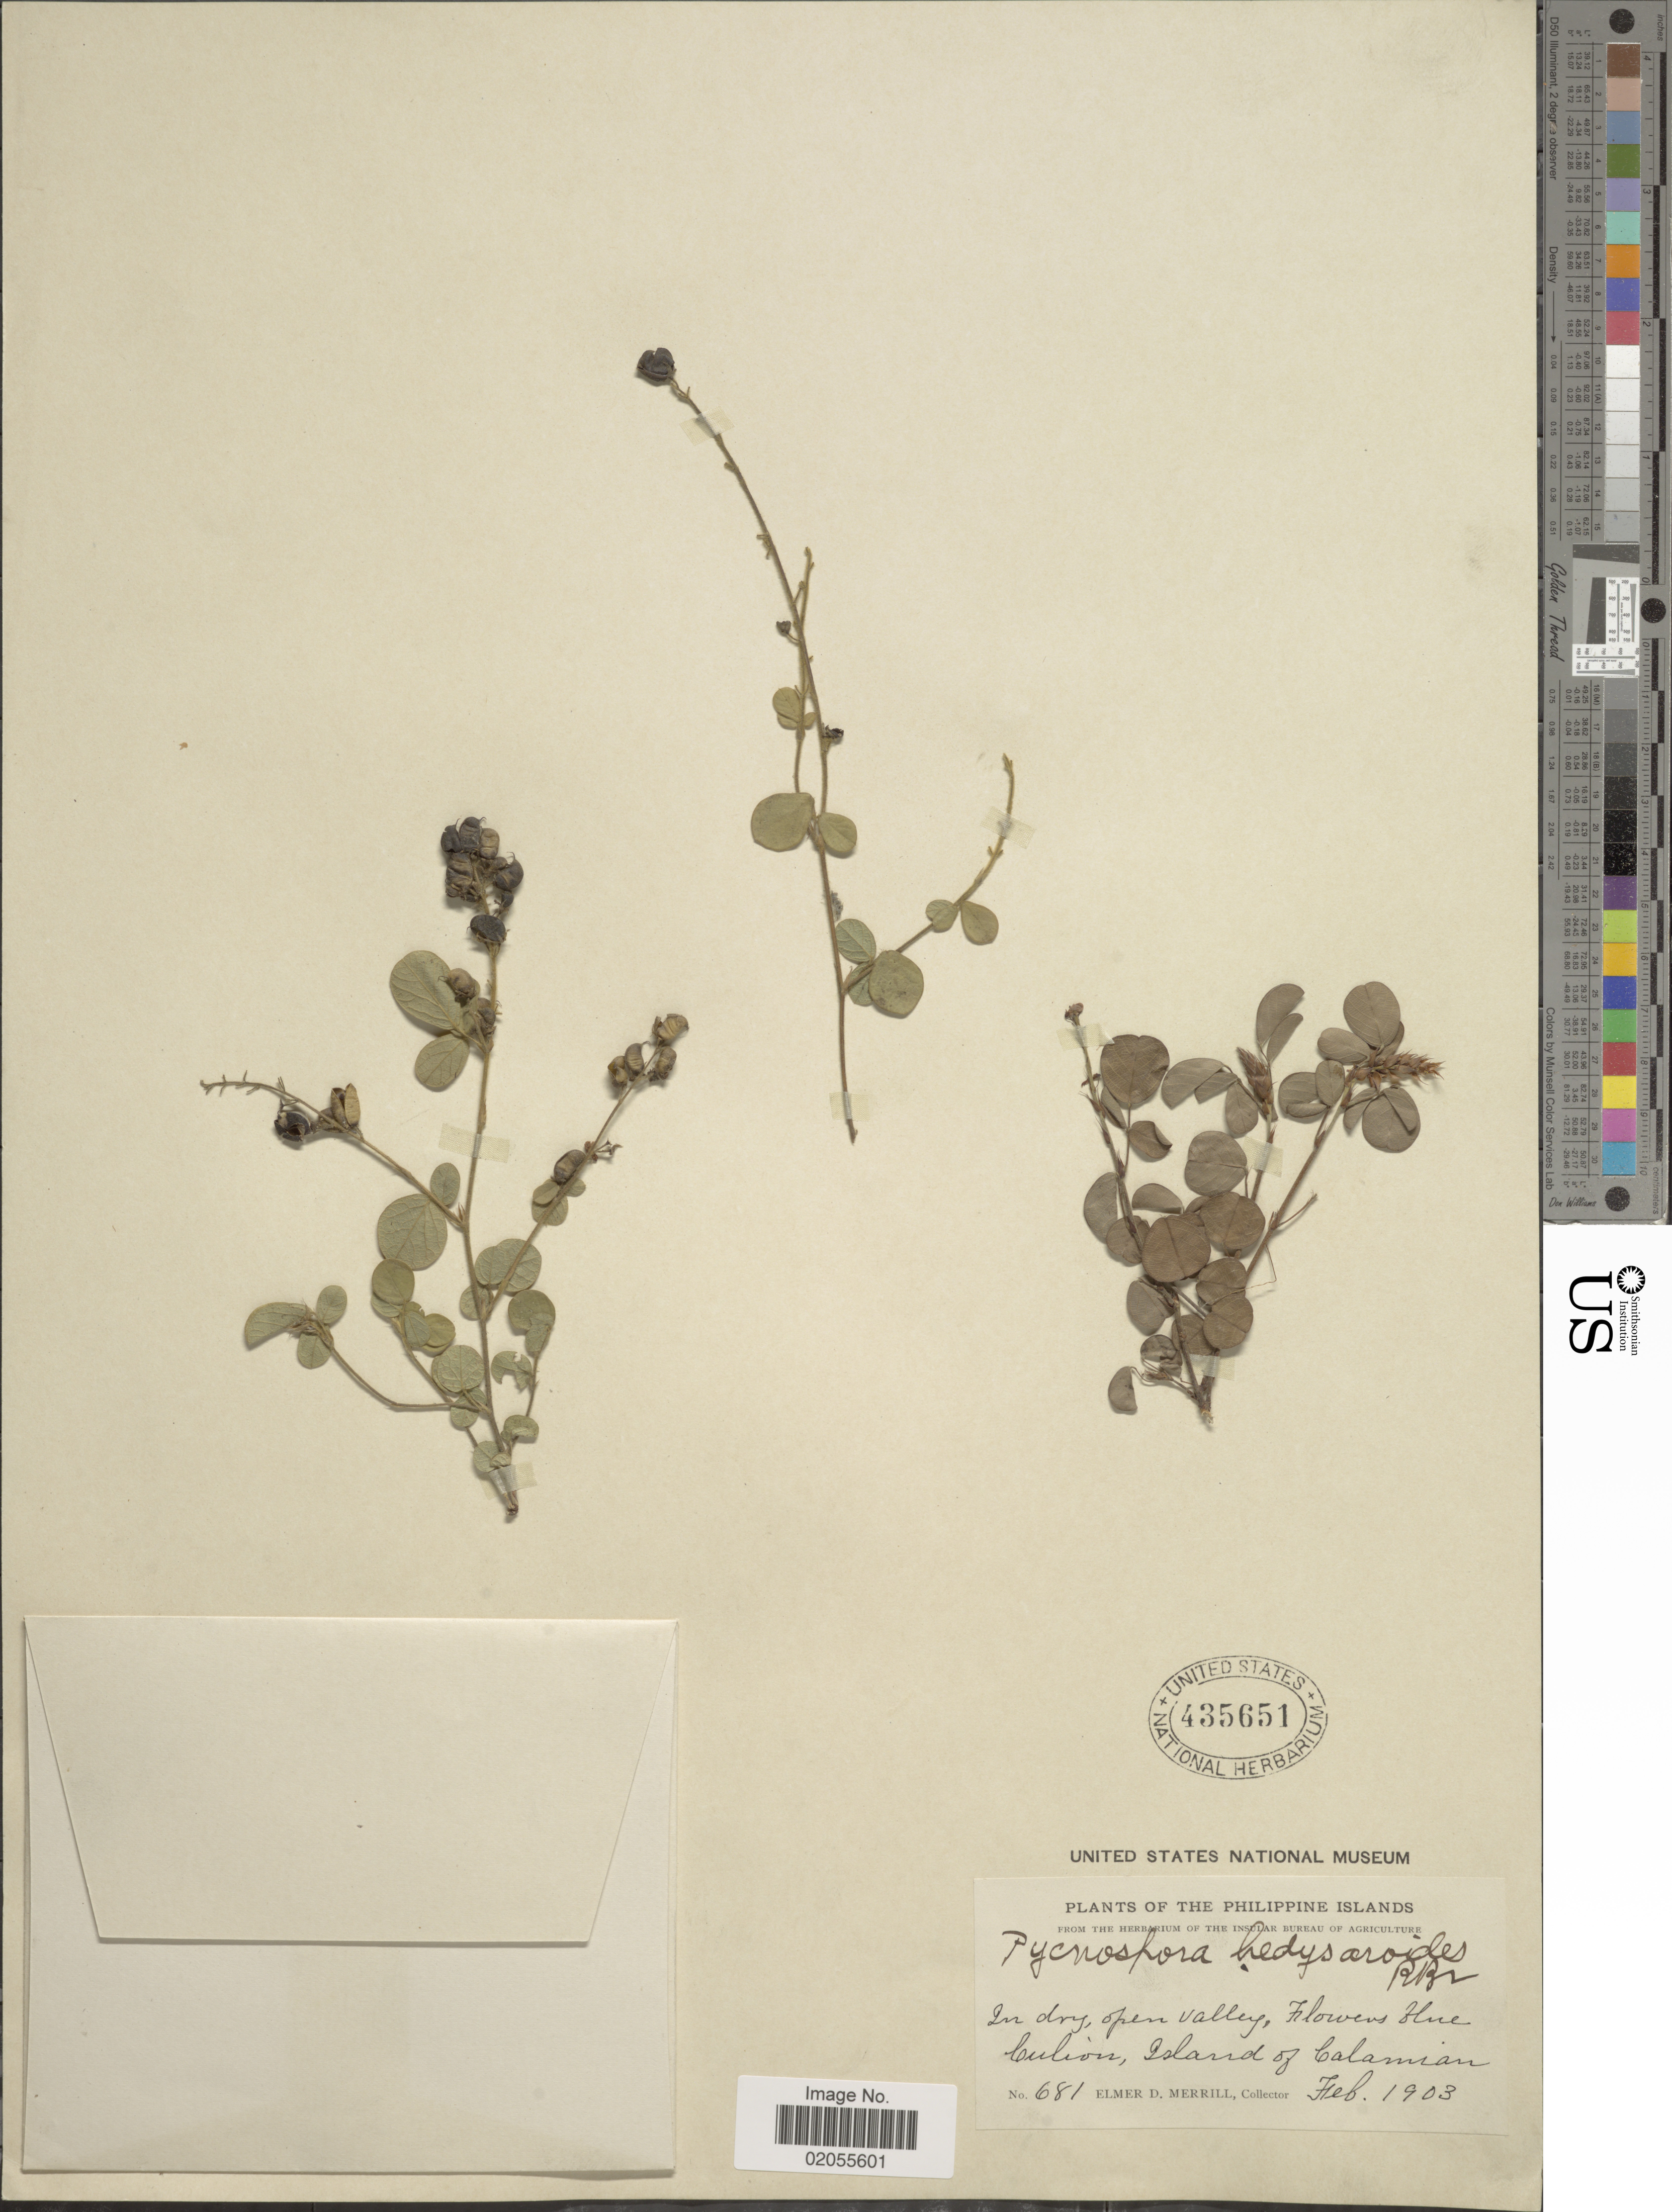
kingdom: Plantae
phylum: Tracheophyta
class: Magnoliopsida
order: Fabales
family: Fabaceae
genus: Pycnospora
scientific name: Pycnospora nervosa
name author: Wight & Arn.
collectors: E. D. Merrill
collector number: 681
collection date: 1903-02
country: Philippines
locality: Culion, Island of Calamian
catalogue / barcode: US 435651